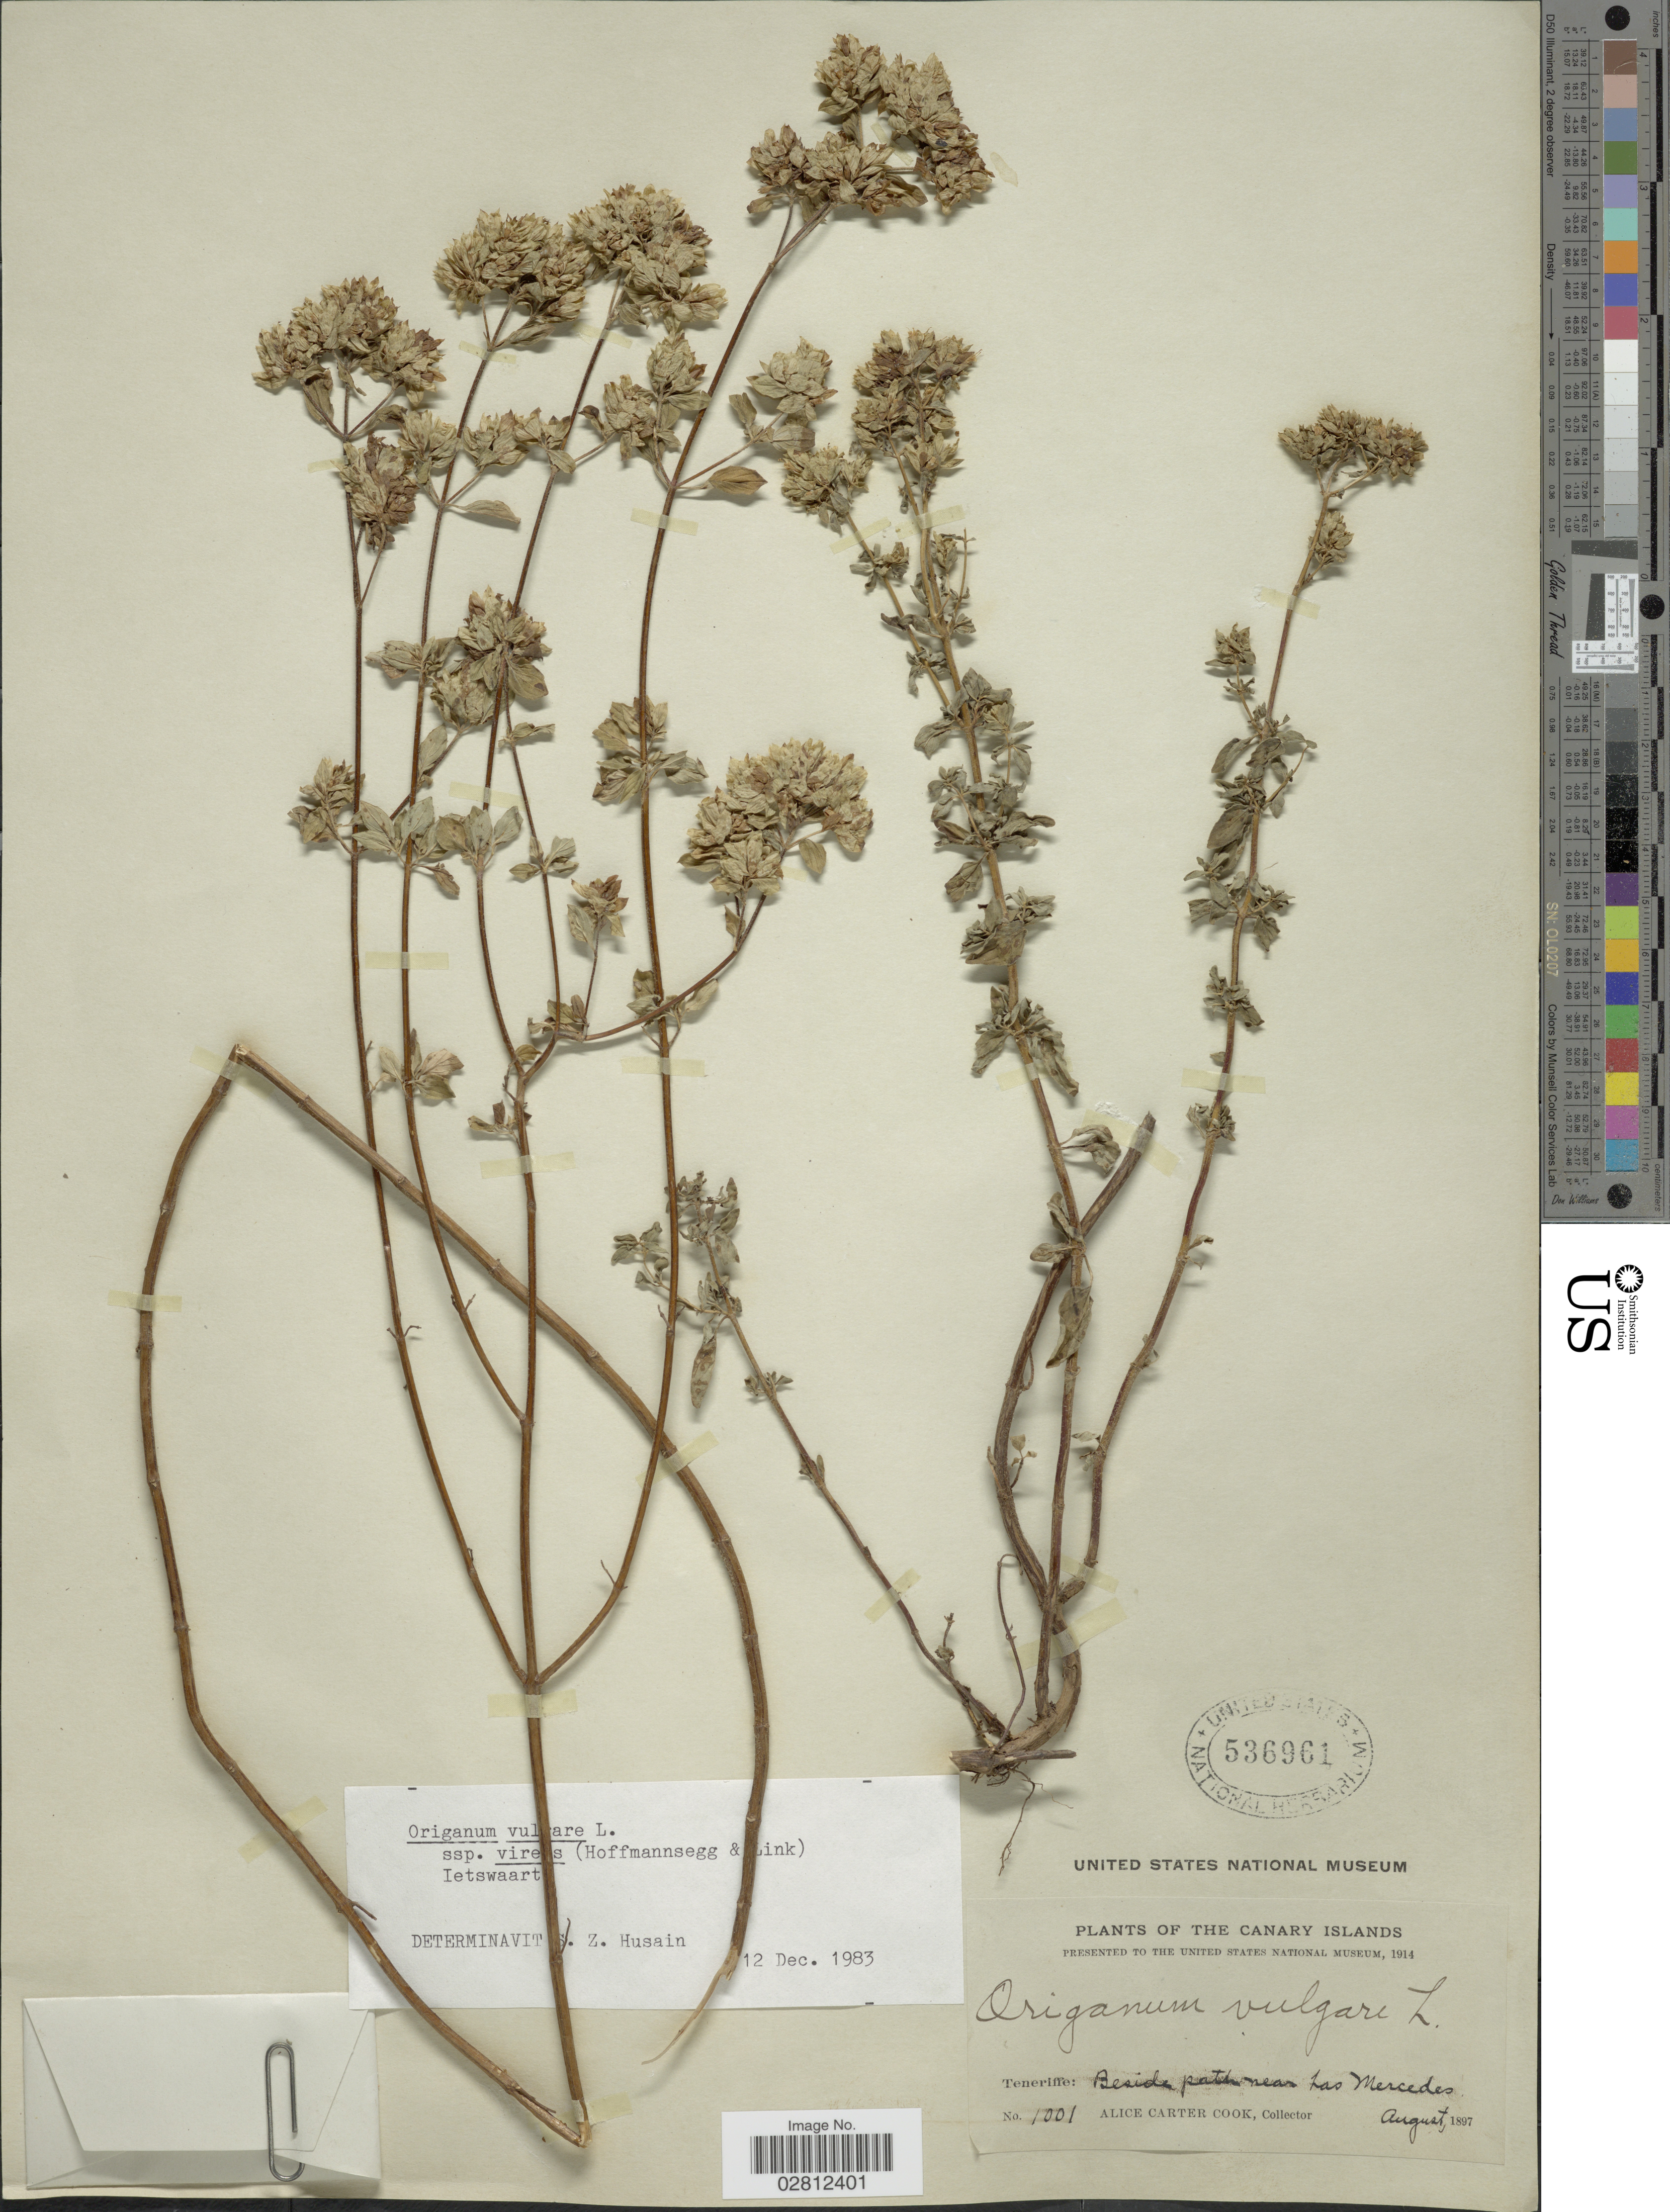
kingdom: Plantae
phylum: Tracheophyta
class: Magnoliopsida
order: Lamiales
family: Lamiaceae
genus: Origanum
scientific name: Origanum vulgare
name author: L.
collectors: Alice C. Cook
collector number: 1001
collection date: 1897-08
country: Spain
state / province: Canarias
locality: The Canary Islands. Teneriffe: Beside path near Las Mercedes.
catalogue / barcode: US 536961